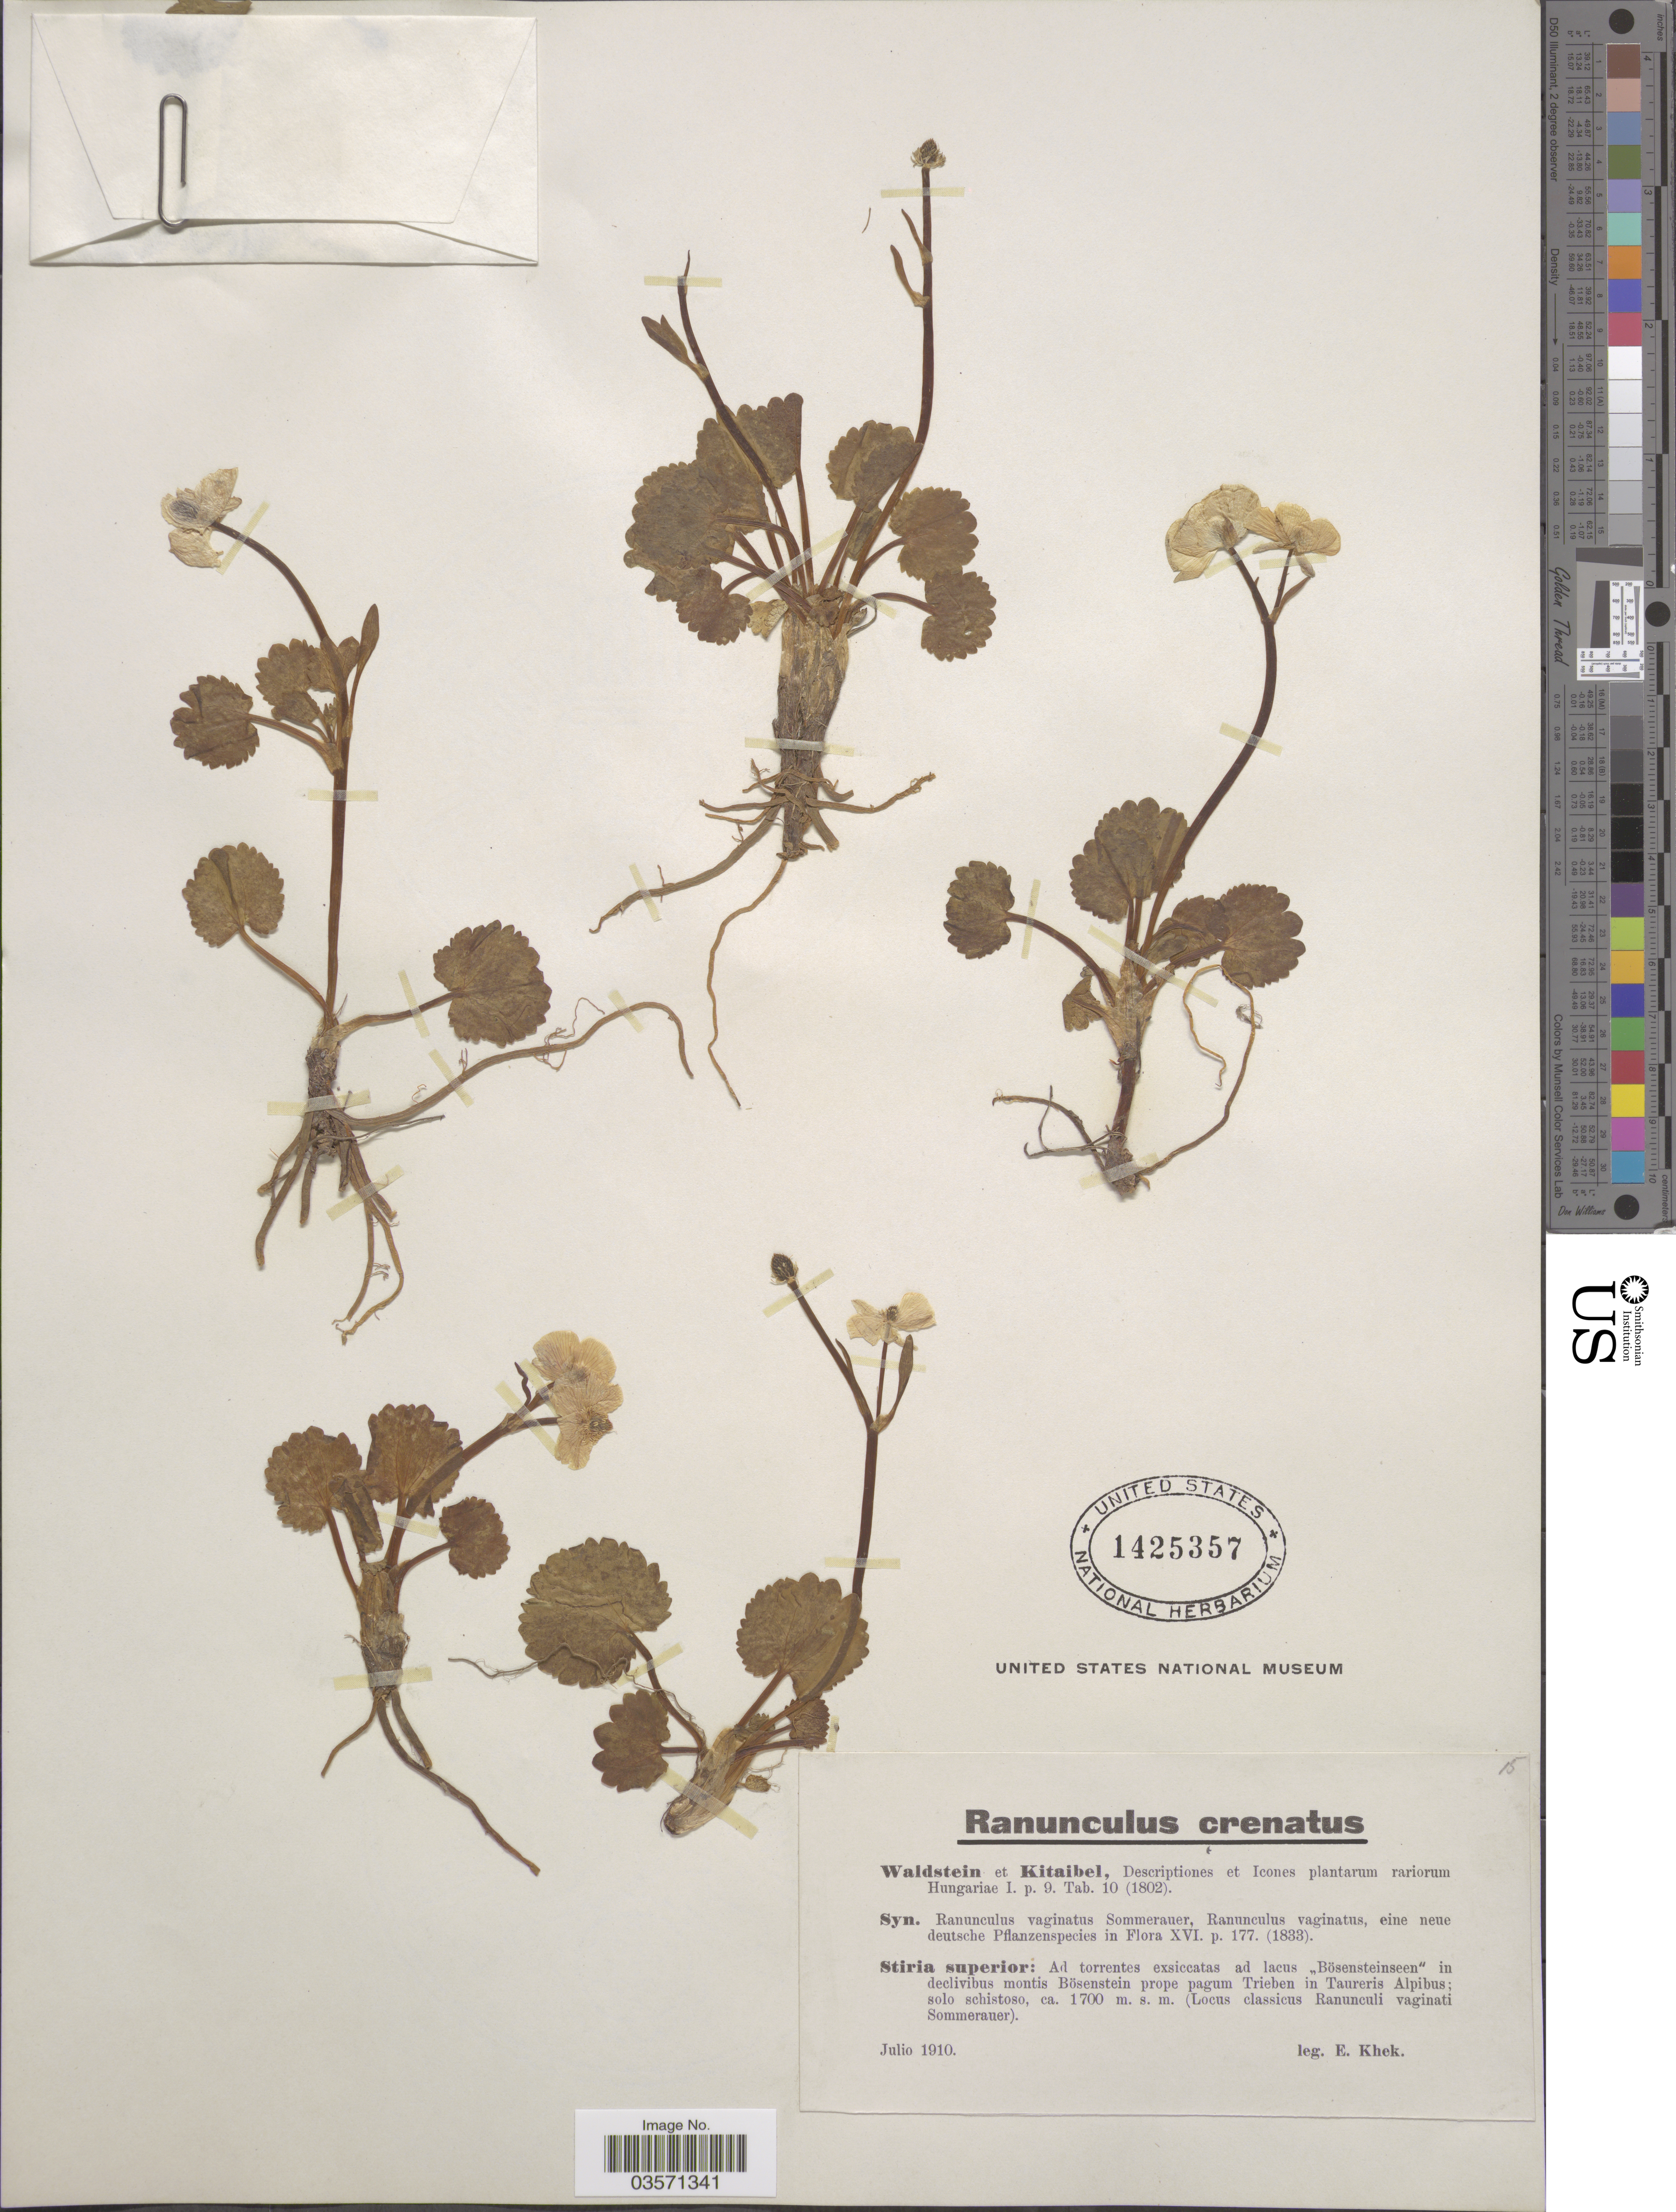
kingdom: Plantae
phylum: Tracheophyta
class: Magnoliopsida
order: Ranunculales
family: Ranunculaceae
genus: Ranunculus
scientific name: Ranunculus crenatus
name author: Waldst.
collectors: E. J. Khek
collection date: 1910-07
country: Austria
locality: Stiria superior: Ad torrentes ad lacus "Bösensteinseen" in declivibus montis Bösenstein prope pagum Trieben in Taureris Alpibus.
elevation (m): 1700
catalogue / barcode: US 1425357